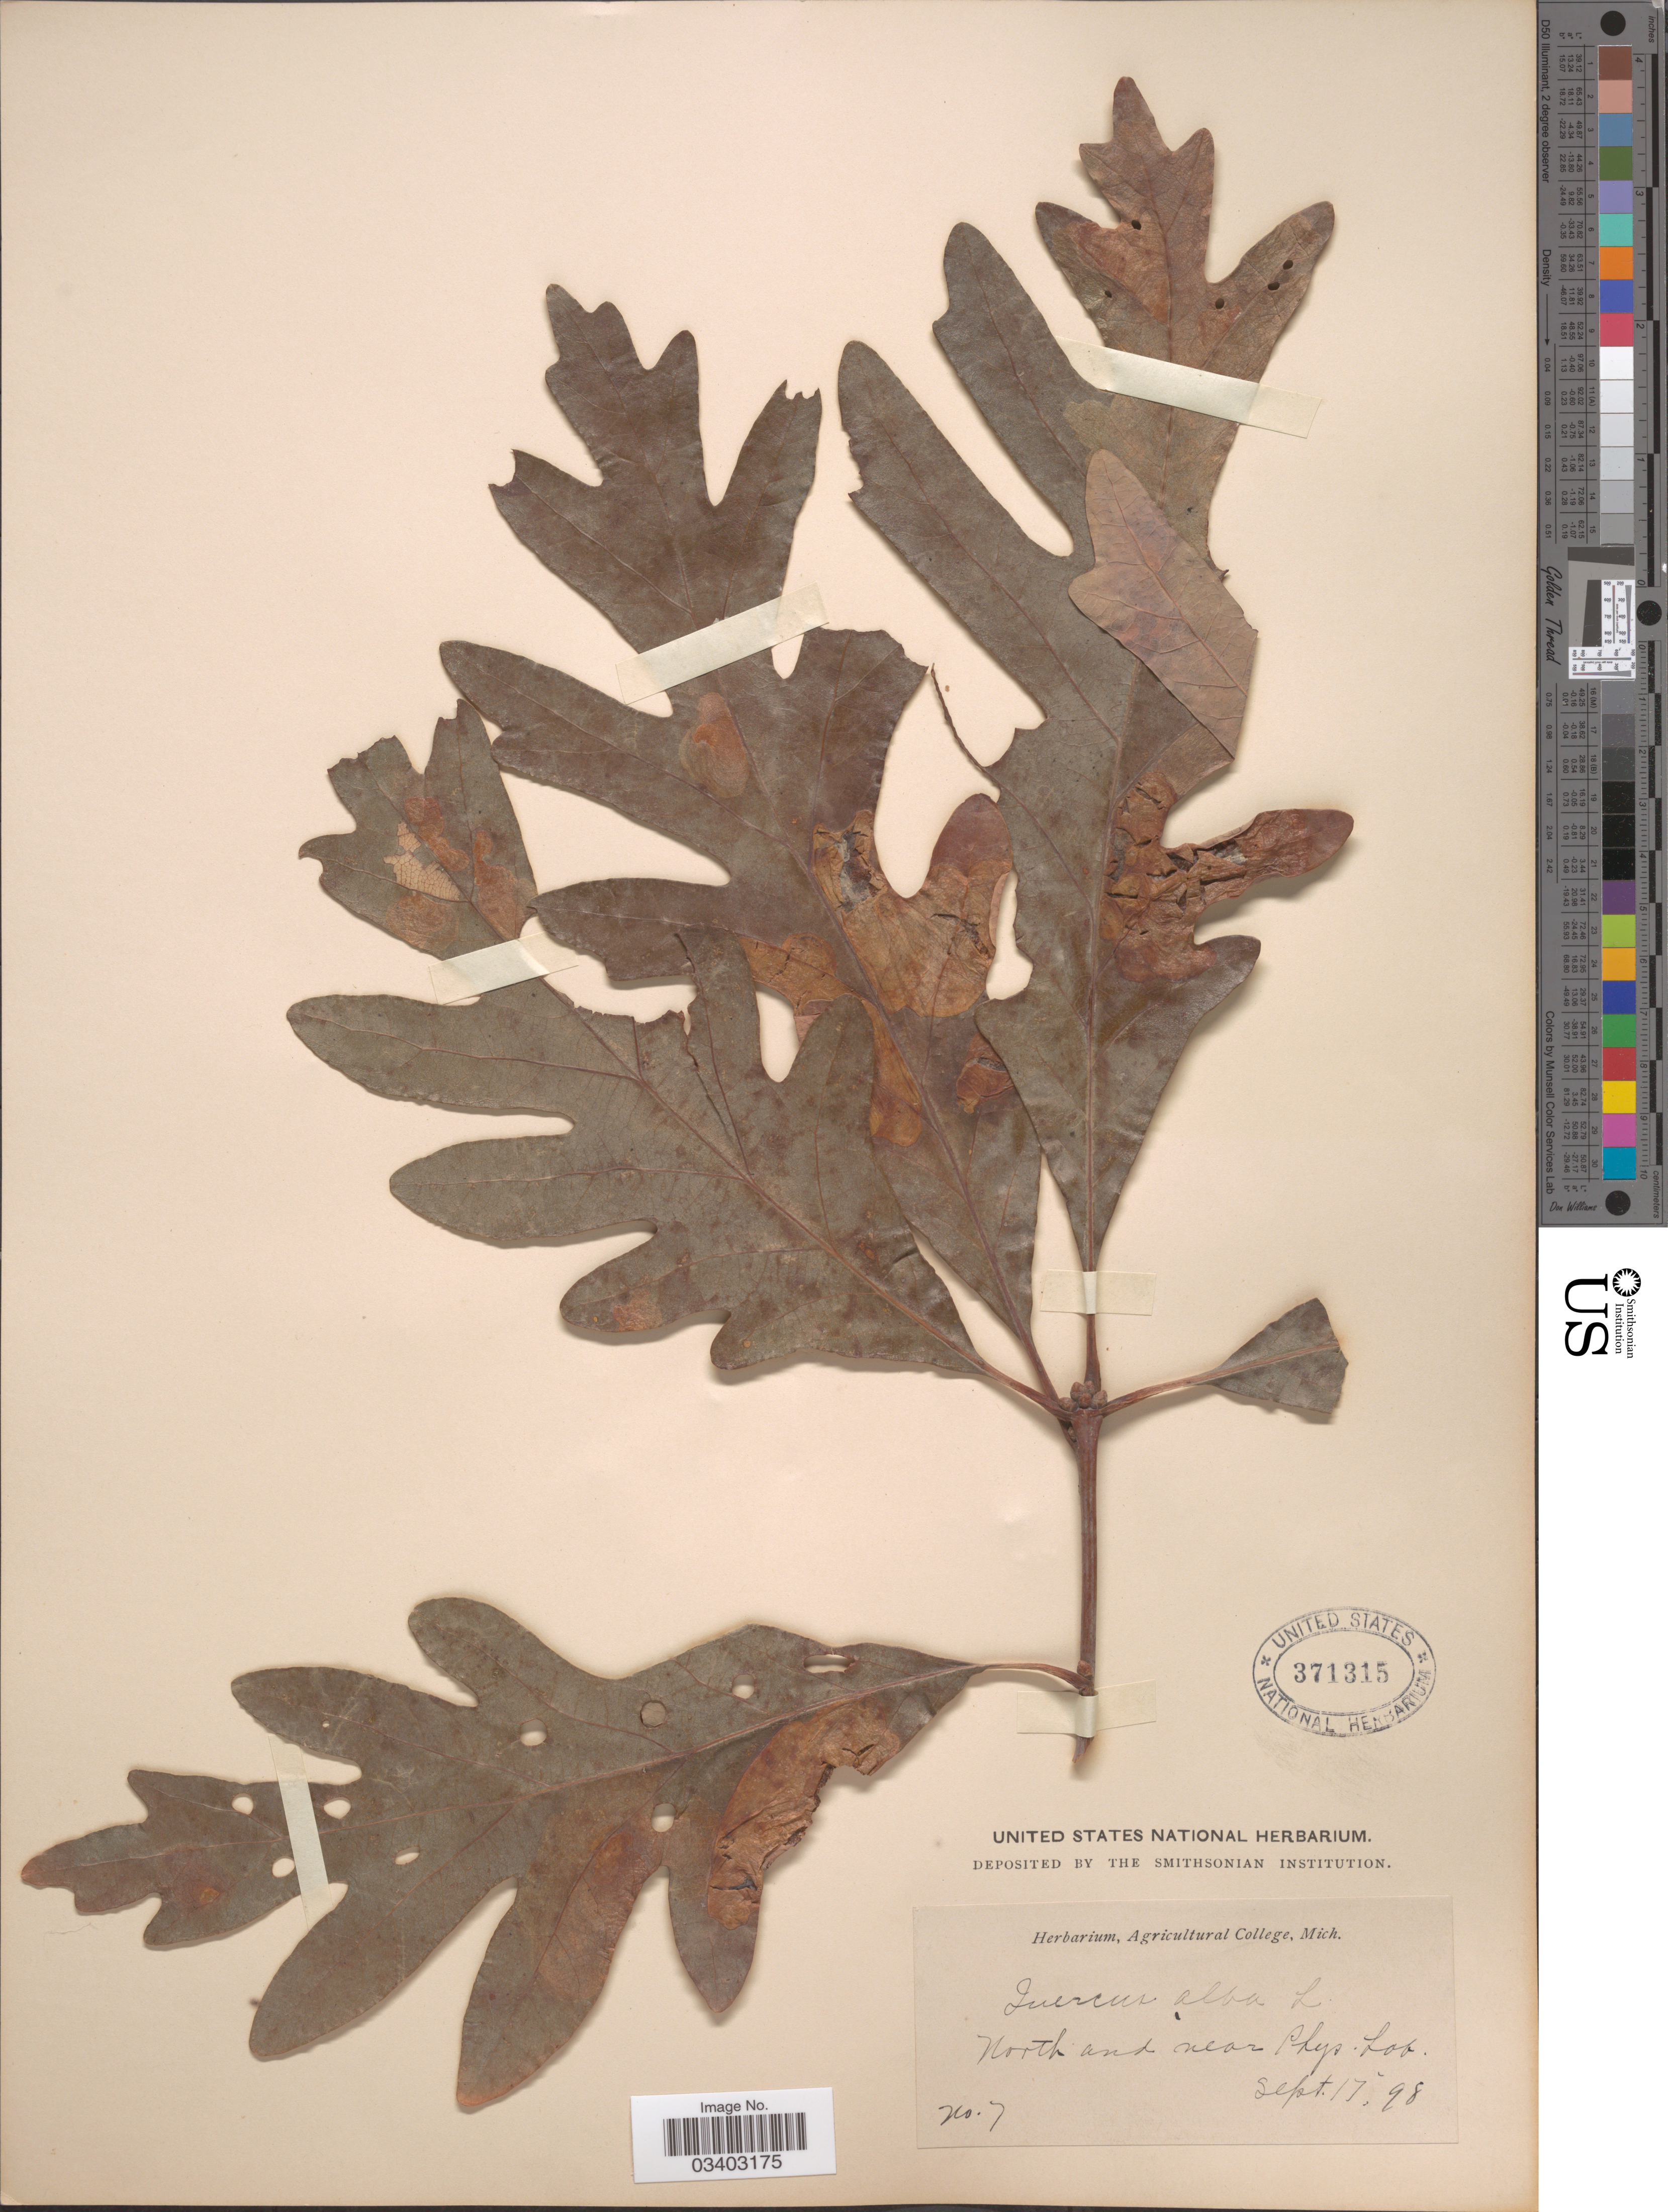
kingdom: Plantae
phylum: Tracheophyta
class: Magnoliopsida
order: Fagales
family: Fagaceae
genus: Quercus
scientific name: Quercus alba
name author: L.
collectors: ex herb. Agricultural College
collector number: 7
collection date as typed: Transcribed d/m/y: 17/9/98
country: United States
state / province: Michigan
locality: North and near Phys. Lab.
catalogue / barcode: US 371315